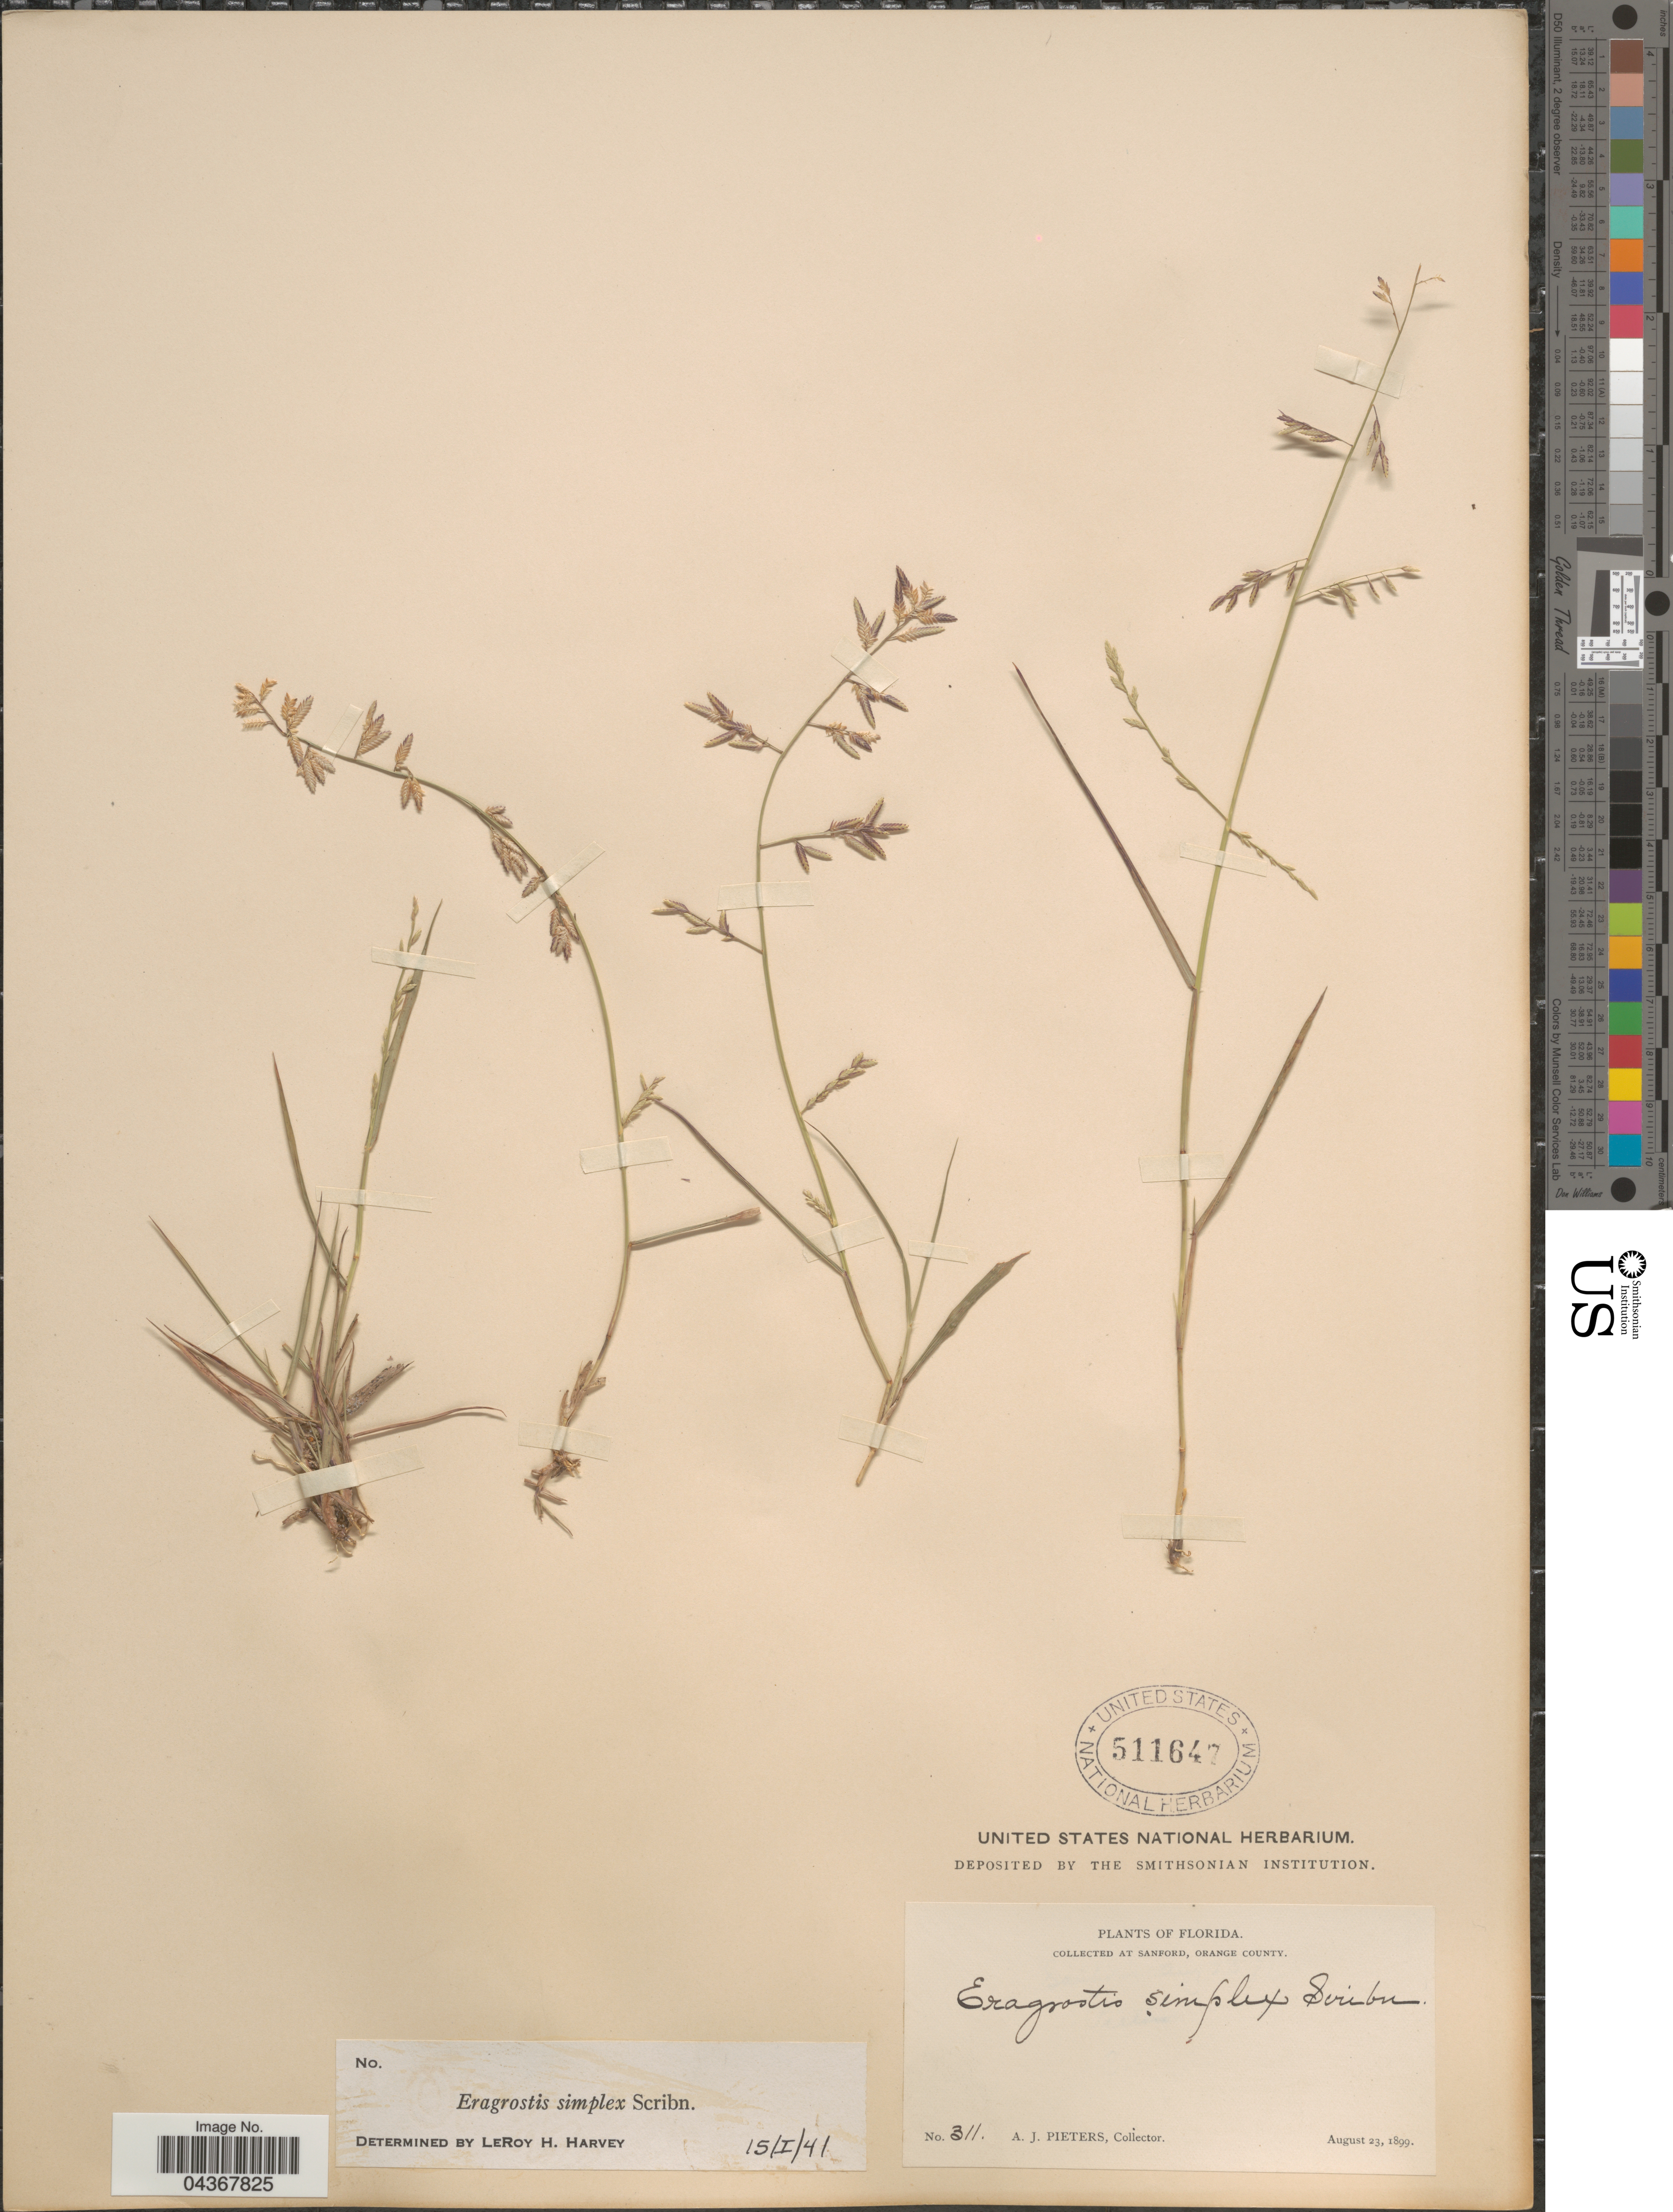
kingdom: Plantae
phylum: Tracheophyta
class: Liliopsida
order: Poales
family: Poaceae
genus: Eragrostis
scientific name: Eragrostis cumingii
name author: Steud.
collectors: A. Pieters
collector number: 311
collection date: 1899-08-23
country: United States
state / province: Florida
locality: At Sanford, Orange County.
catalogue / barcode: US 511647